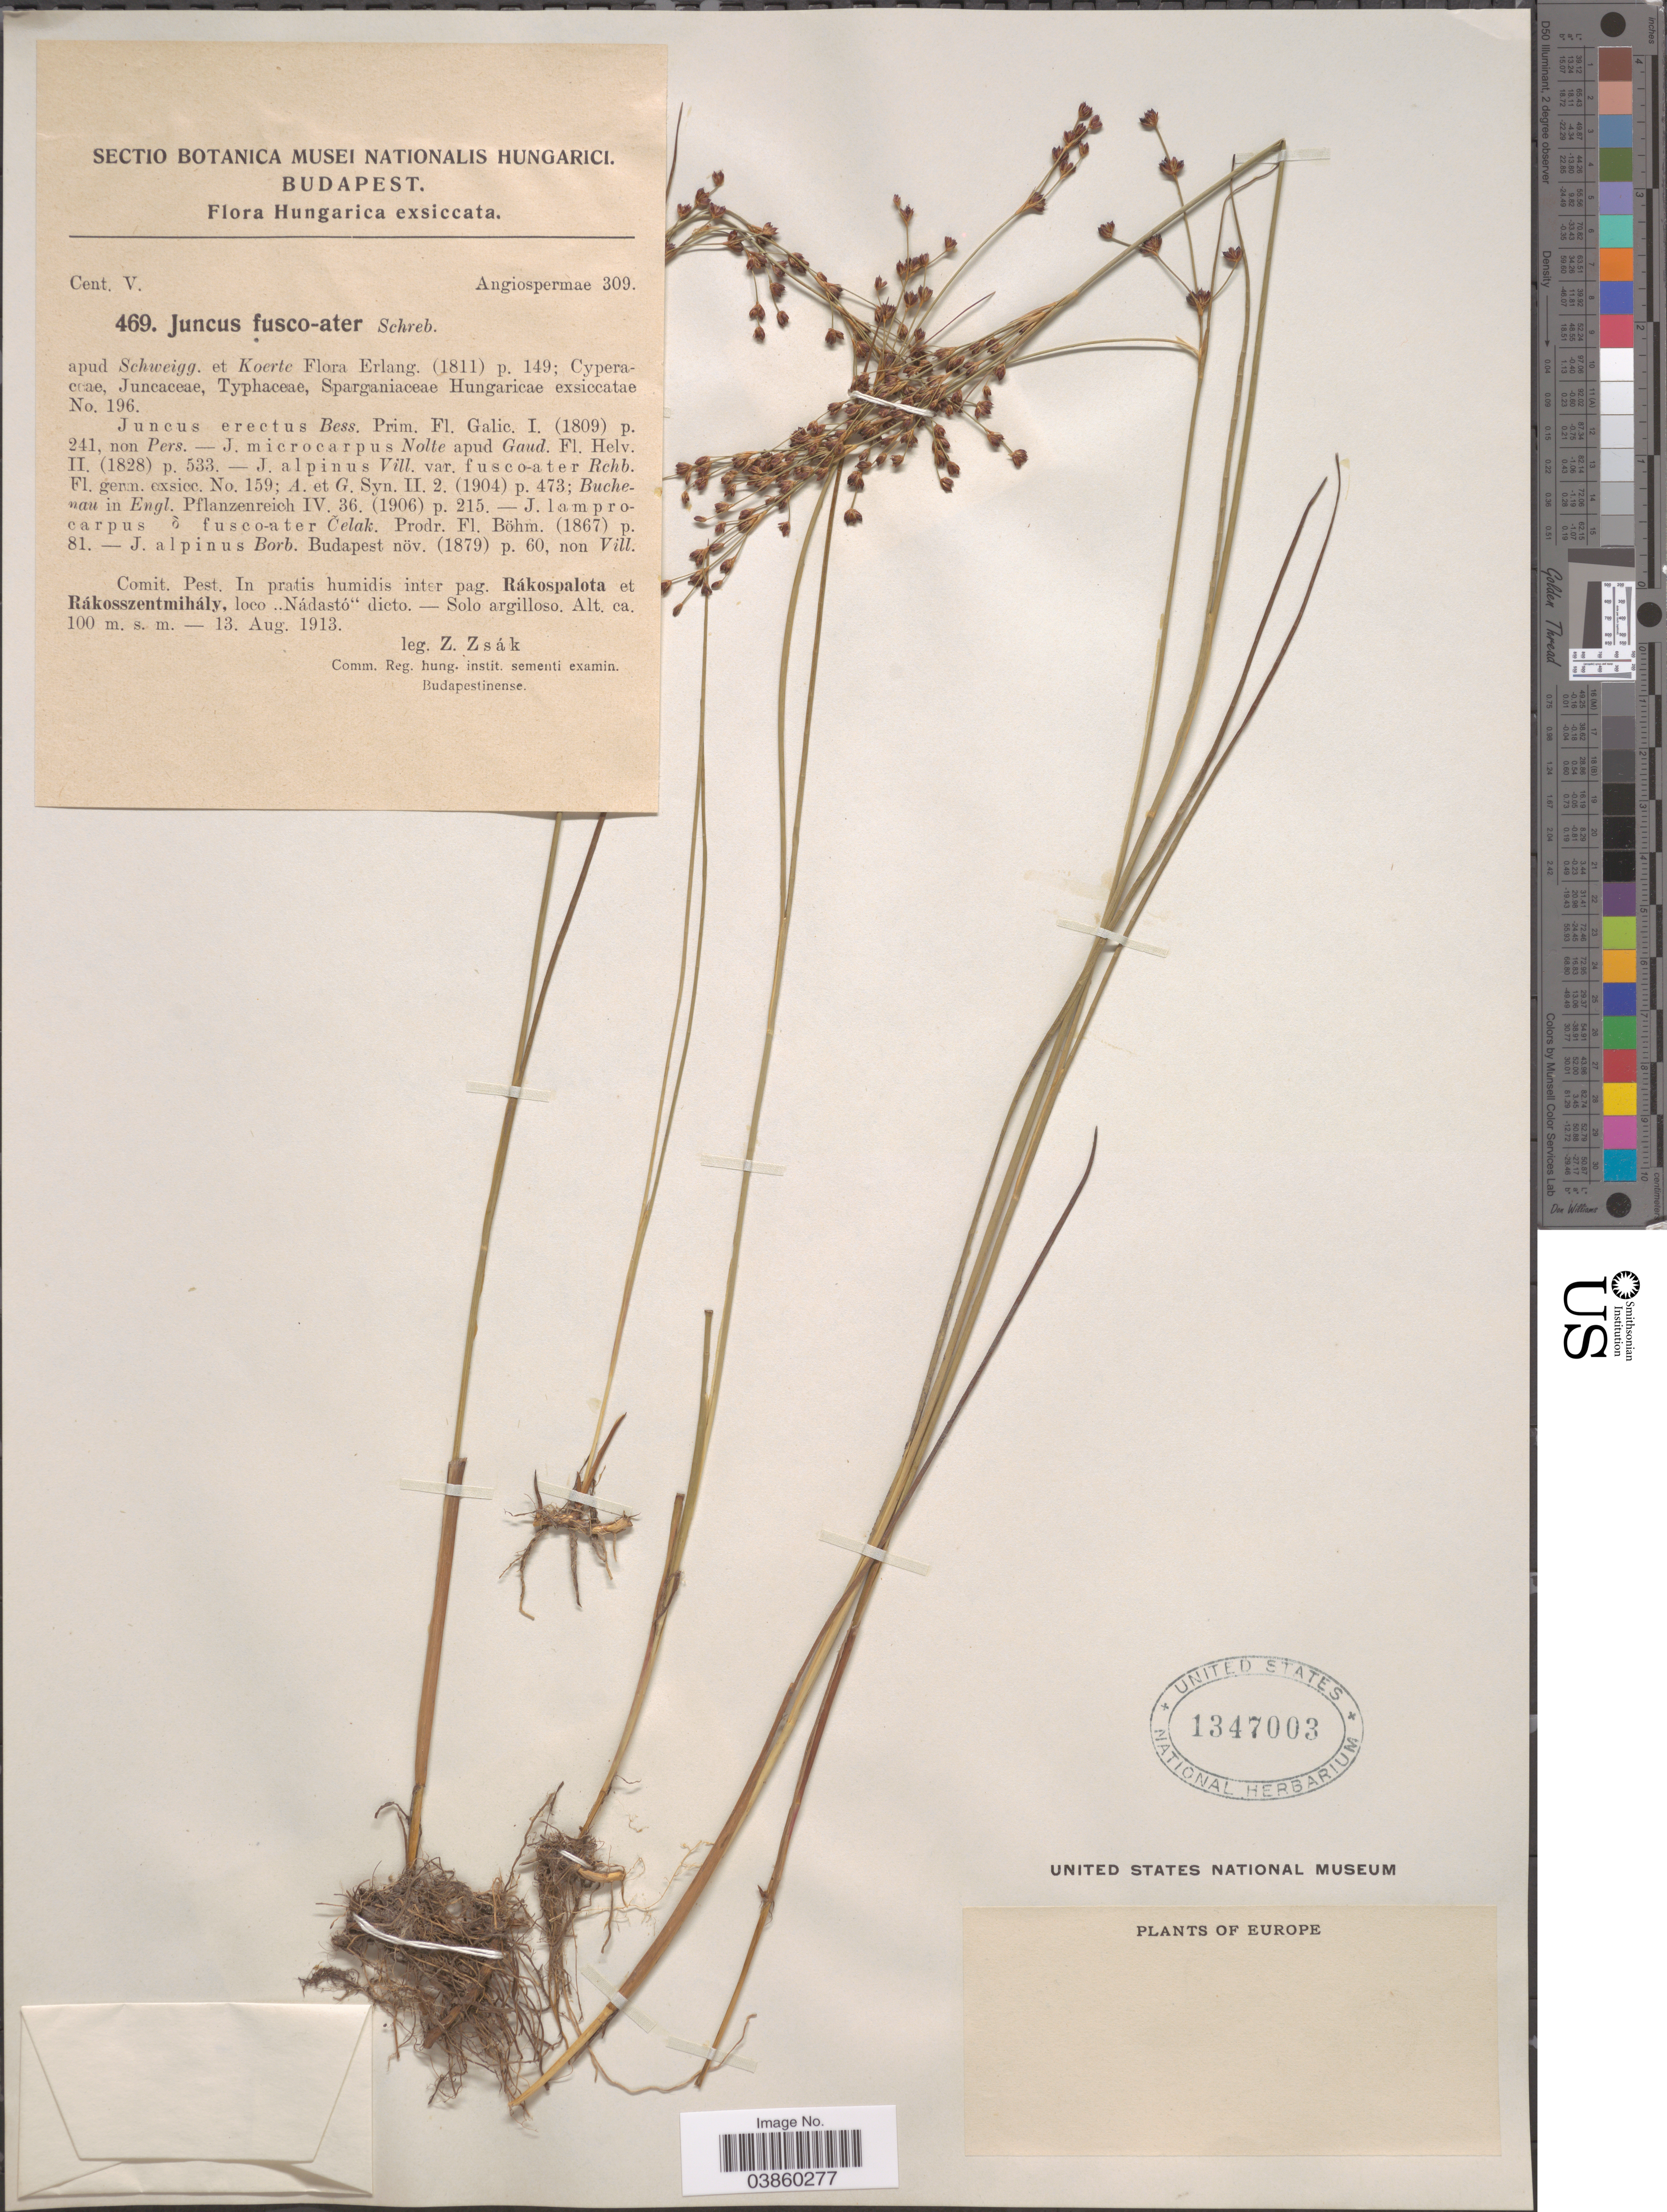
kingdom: Plantae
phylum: Tracheophyta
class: Liliopsida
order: Poales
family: Juncaceae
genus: Juncus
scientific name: Juncus fuscoater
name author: Schreb.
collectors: Z. Zsak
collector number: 469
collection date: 1913-08-13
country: Hungary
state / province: Budapest, Capital District of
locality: Comit. Pest. In pratis humidis inter pag. Rákospalota et Rákosszentmihály, loco Nádastó dicto.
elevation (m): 100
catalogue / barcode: US 1347003